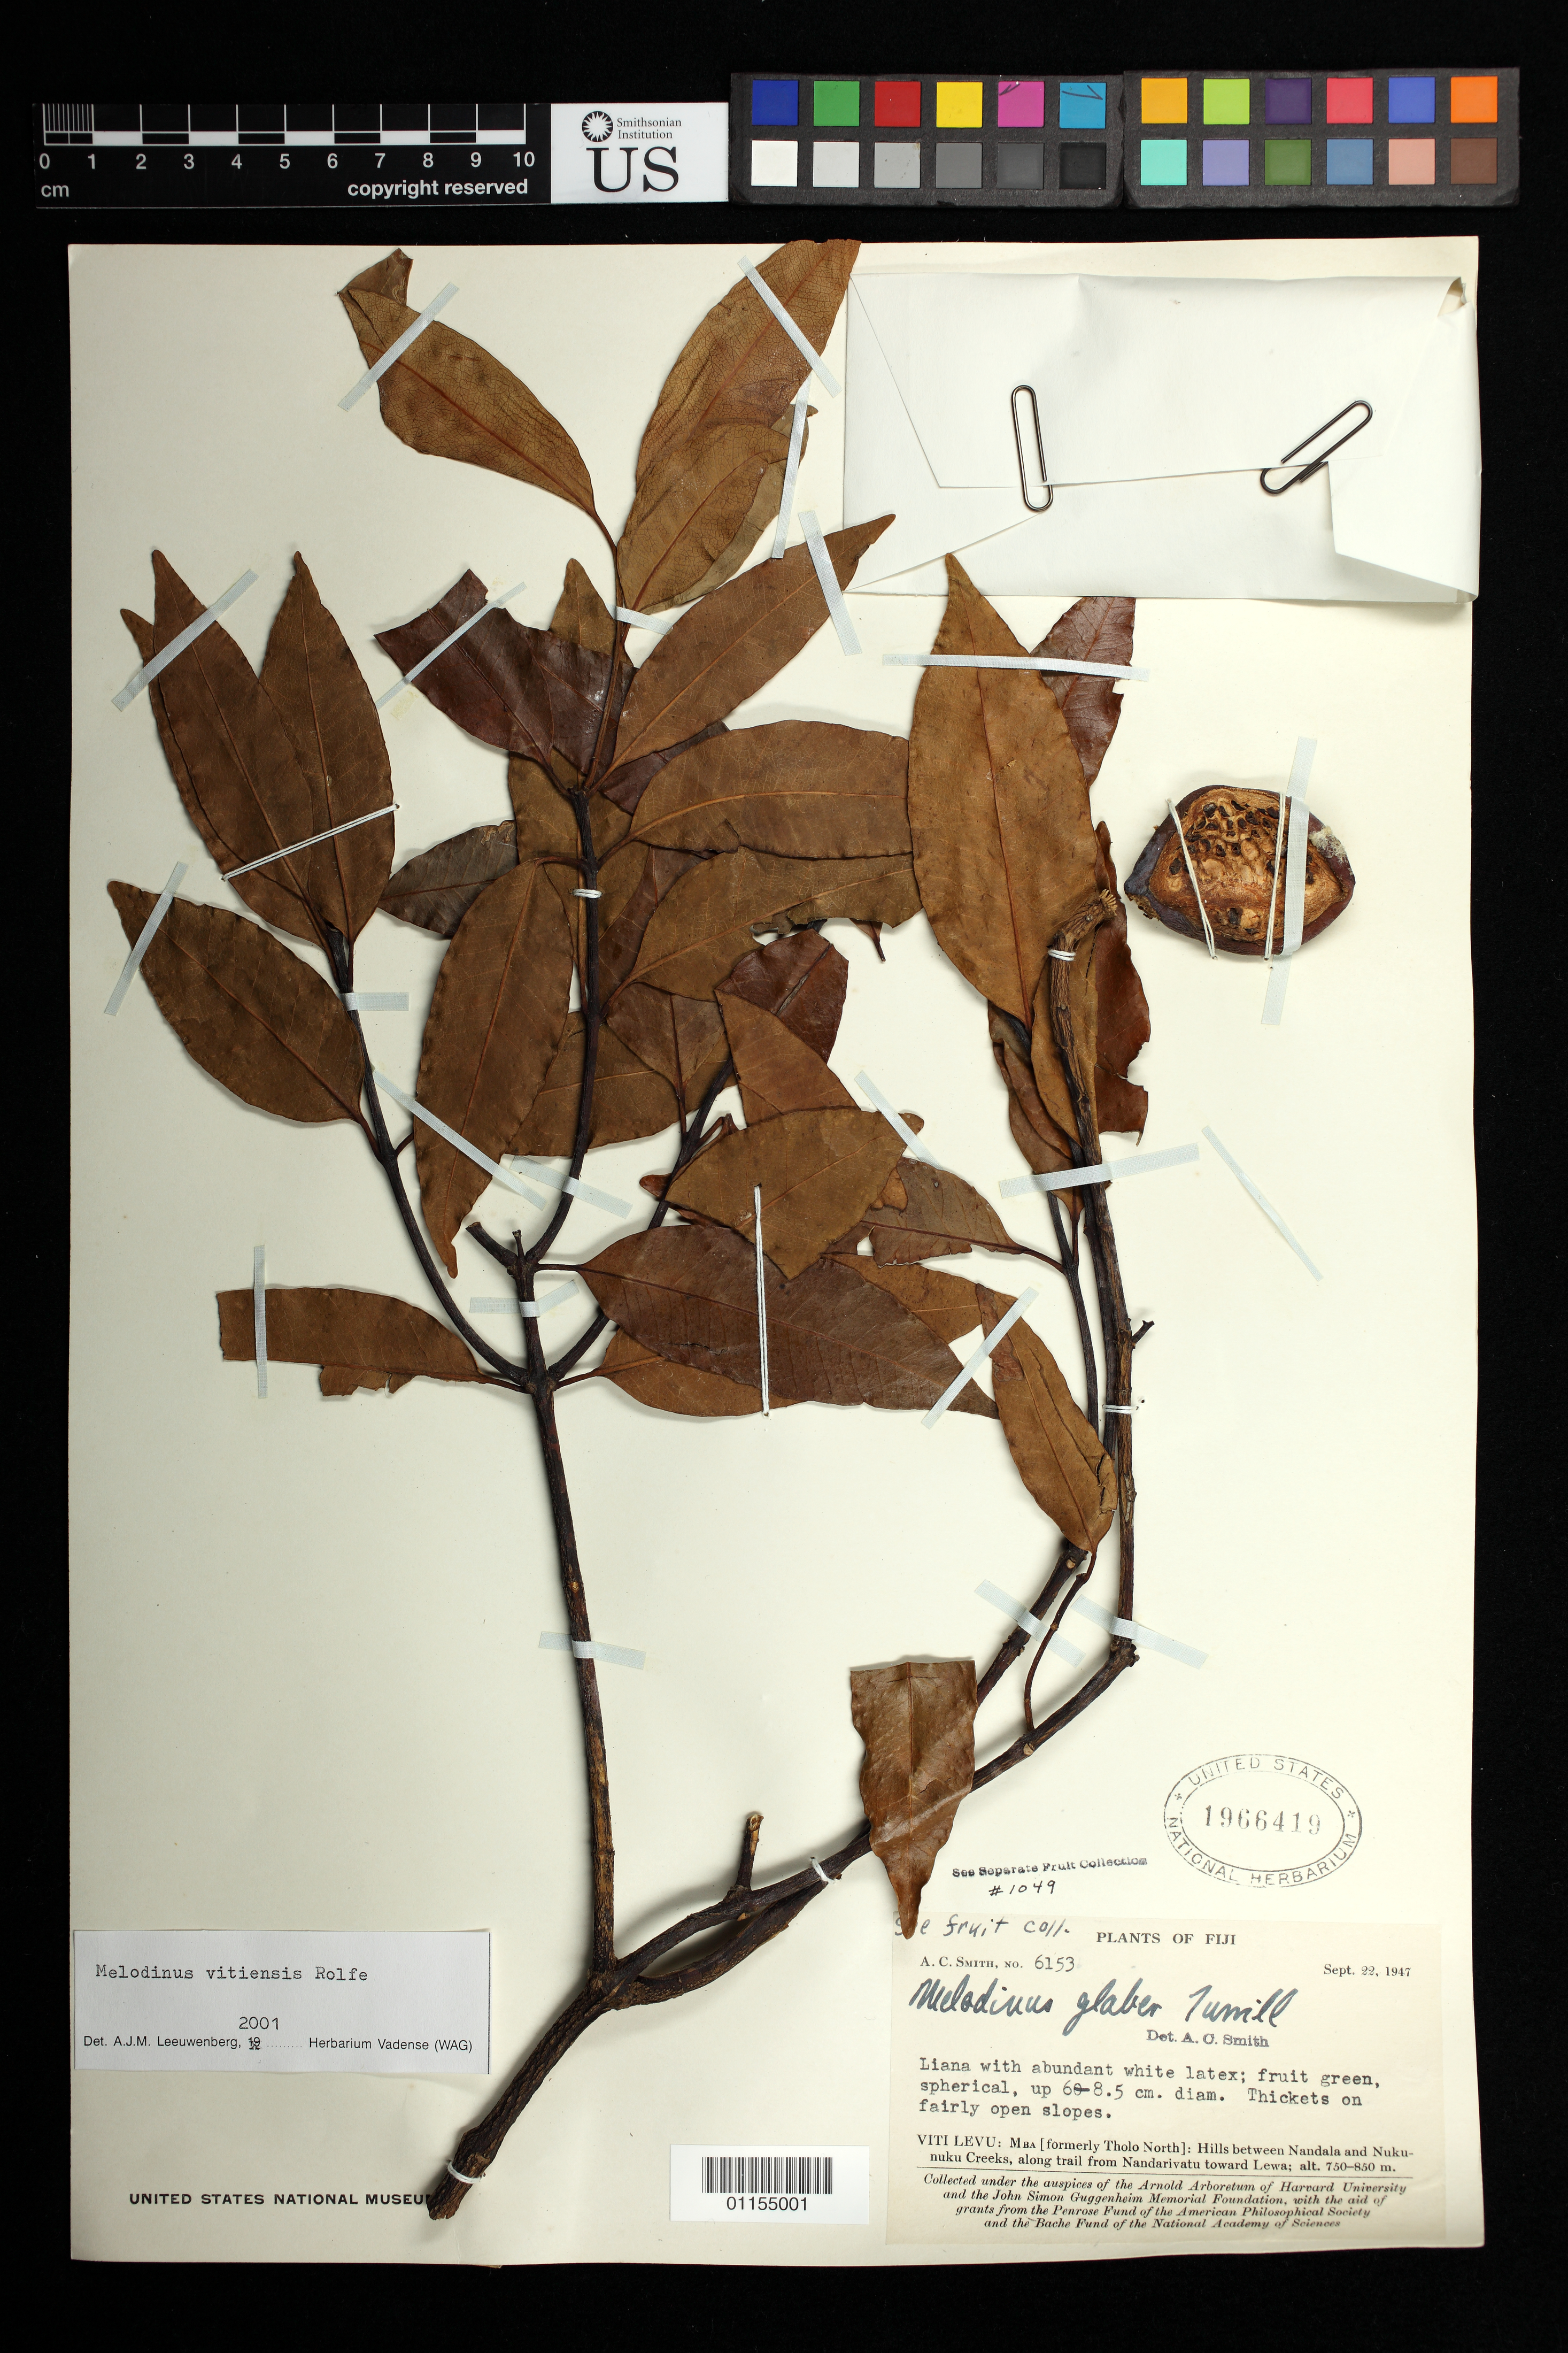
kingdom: Plantae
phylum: Tracheophyta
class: Magnoliopsida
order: Gentianales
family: Apocynaceae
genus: Melodinus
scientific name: Melodinus vitiensis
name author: Rolfe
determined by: Leeuwenberg, A. J. M.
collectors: A. C. Smith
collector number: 6153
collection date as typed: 22 Sep 1947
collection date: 1947-09-22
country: Fiji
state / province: Western Division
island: Viti Levu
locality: Mba Prov., between Nandala and Nukunuku Creeks, trail from Nandarivatu toward Lewa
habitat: thickets on fairly open slopes.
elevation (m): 750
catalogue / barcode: US 1966419